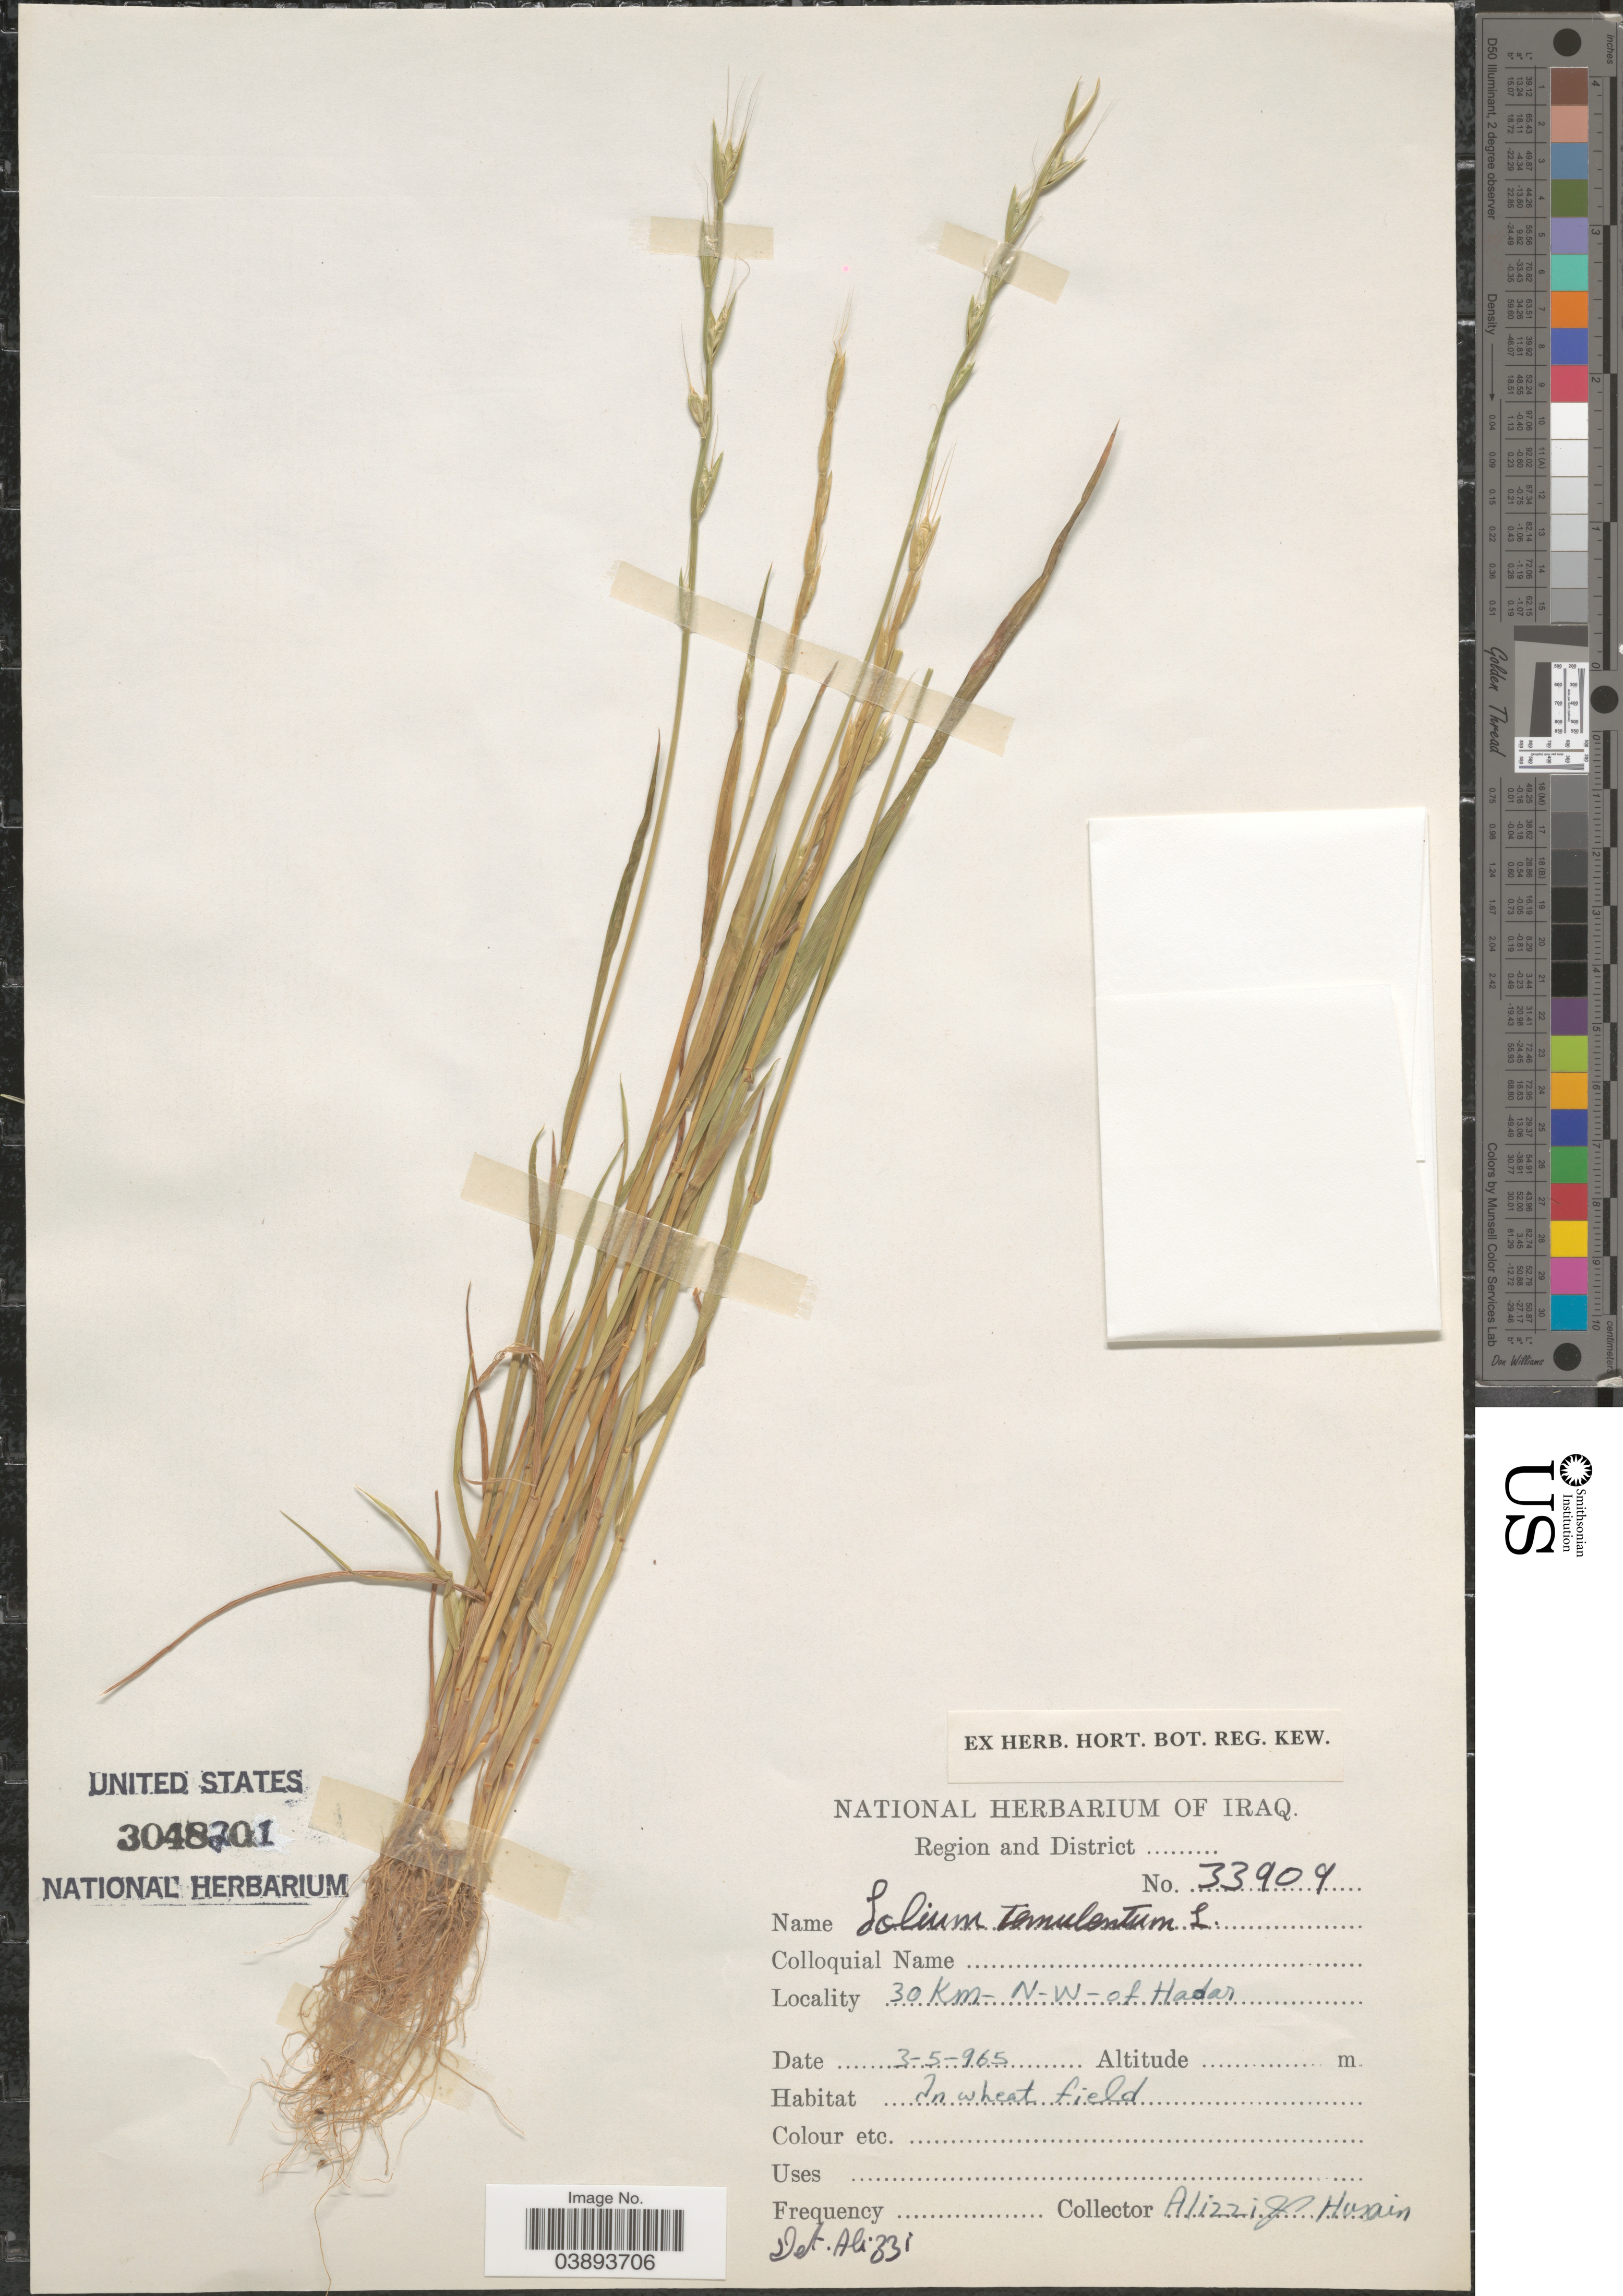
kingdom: Plantae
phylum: Tracheophyta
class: Liliopsida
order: Poales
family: Poaceae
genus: Lolium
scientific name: Lolium temulentum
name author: L.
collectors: Alizzi & Husain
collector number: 33909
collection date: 1965-05-03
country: Iraq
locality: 30 Km- N-W- of Hadar. In wheat field.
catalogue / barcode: US 3048201